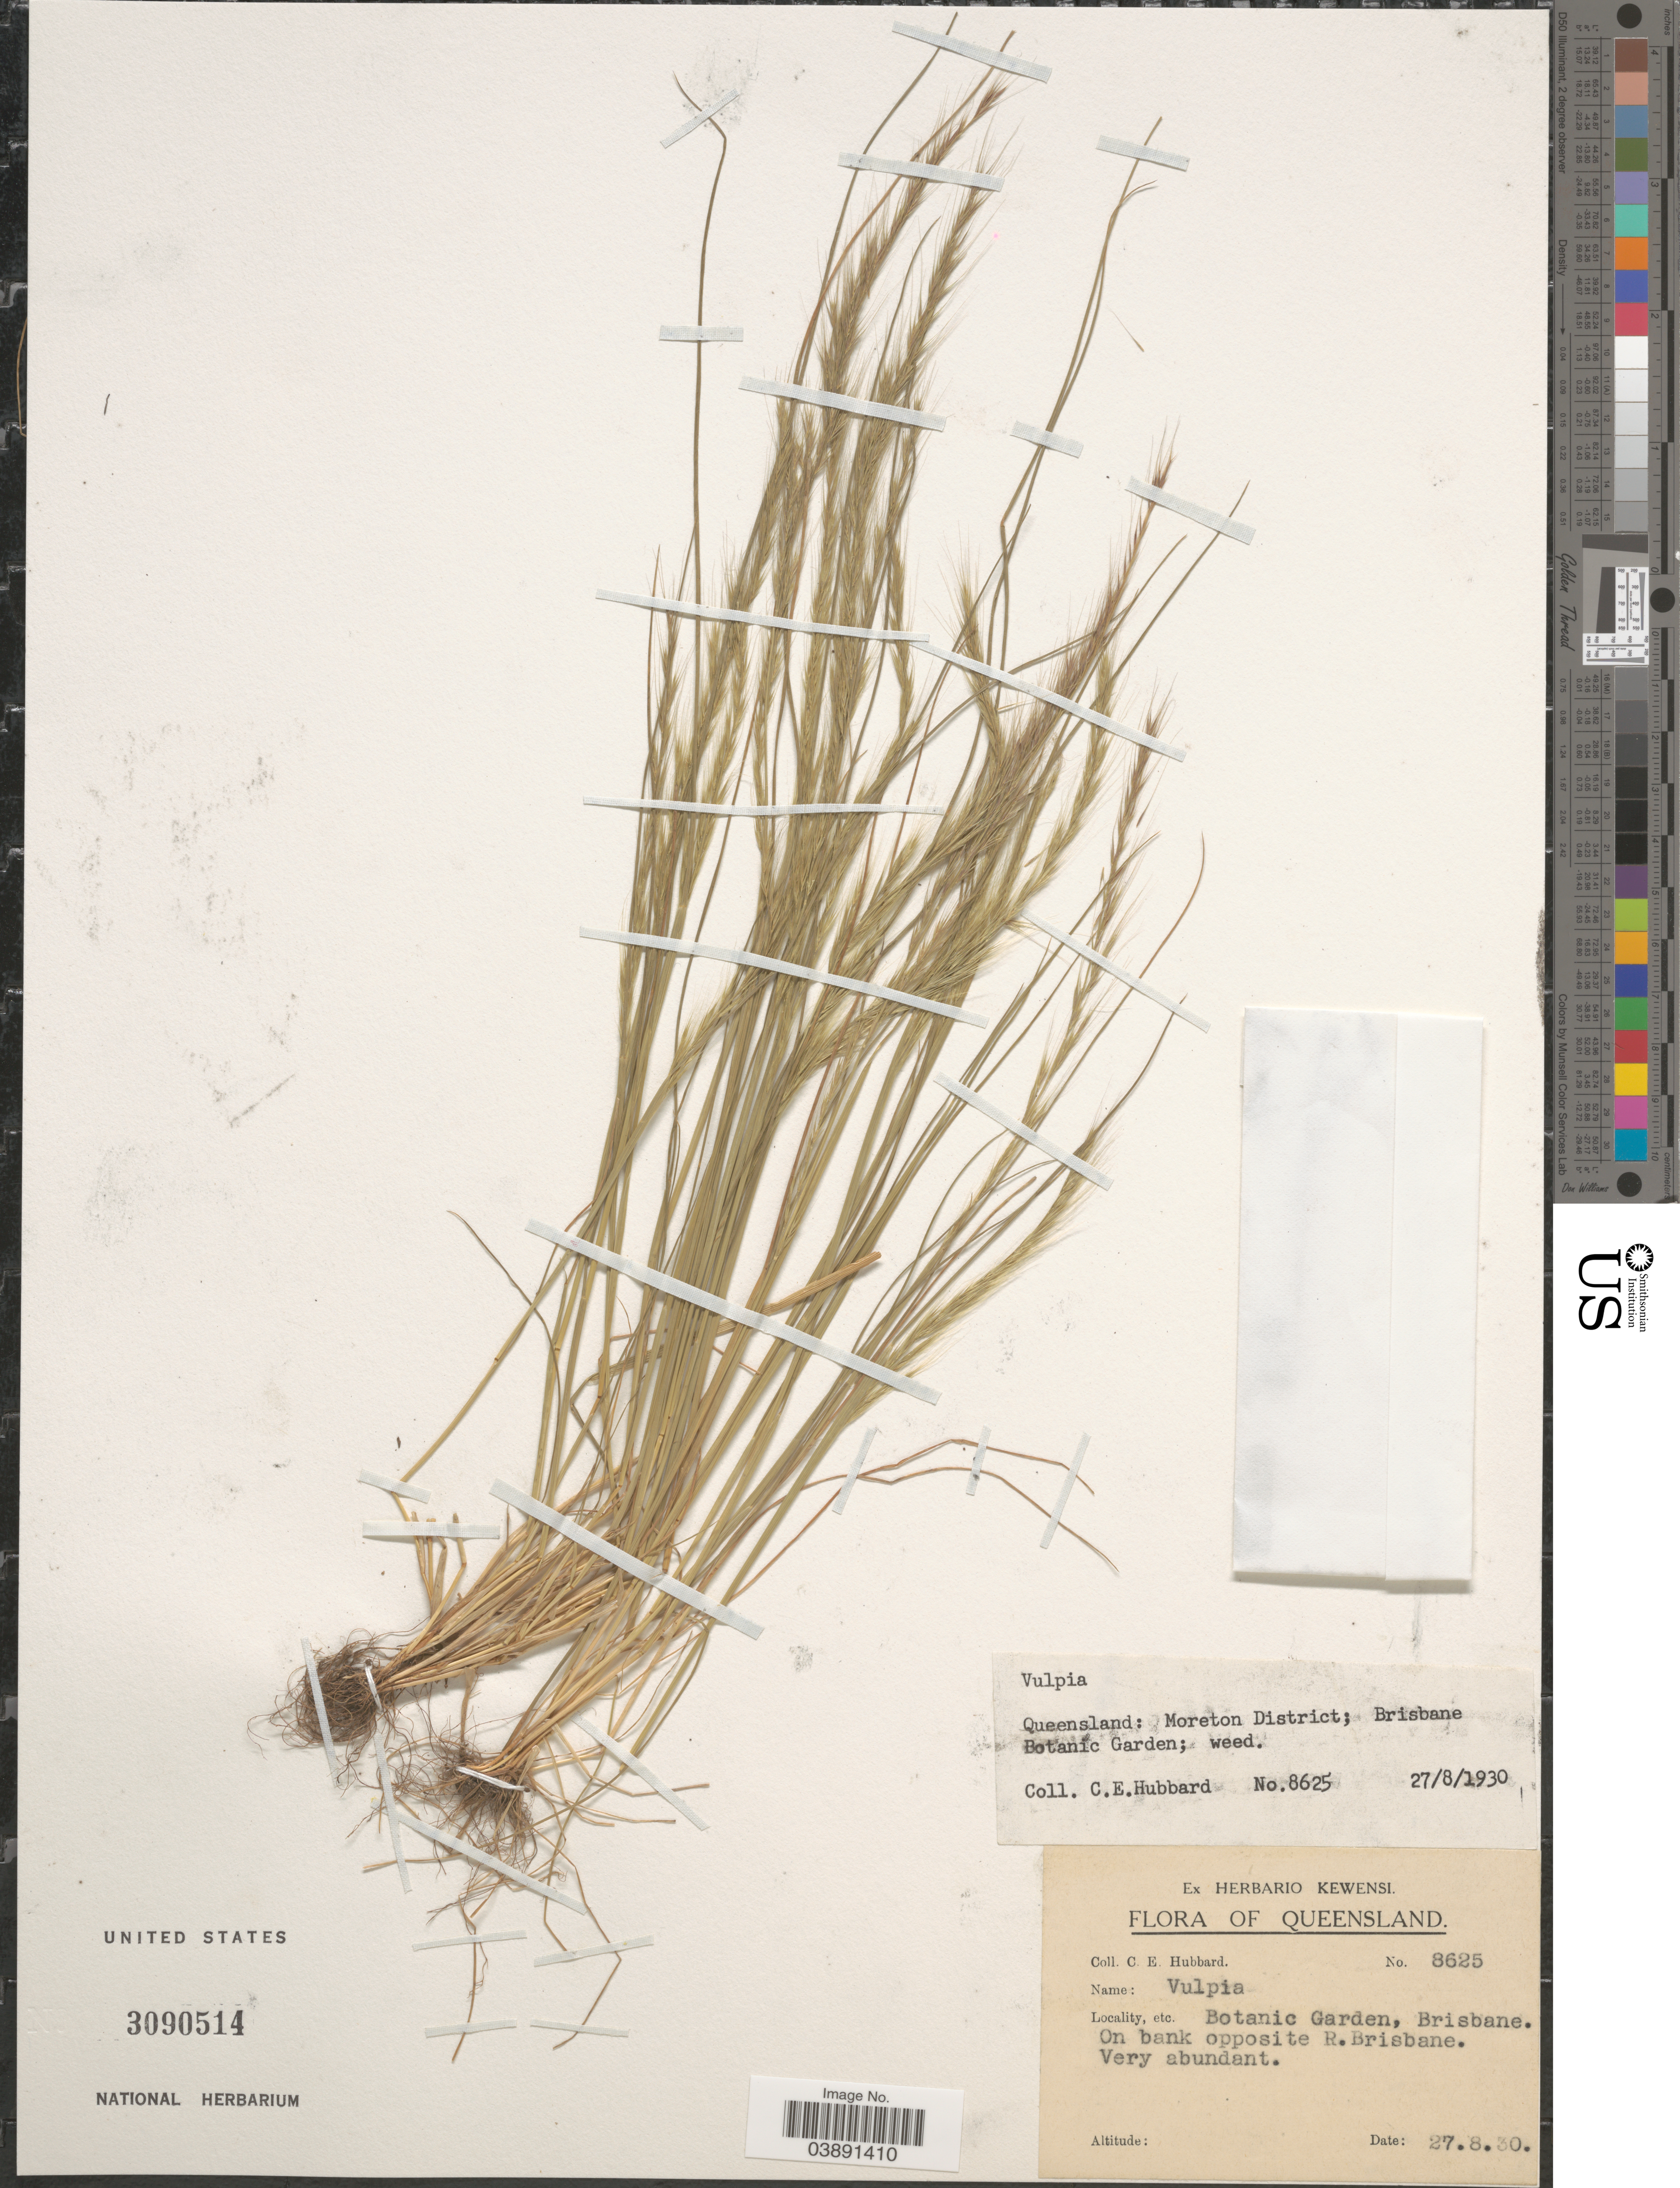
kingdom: Plantae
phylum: Tracheophyta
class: Liliopsida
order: Poales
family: Poaceae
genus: Festuca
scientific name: Festuca sp.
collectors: C. E. Hubbard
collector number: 8625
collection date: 1930-08-27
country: Australia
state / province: Queensland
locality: Moreton District; Brisbane Botanic Garden. On bank opposite R.Brisbane.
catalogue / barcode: US 3090514